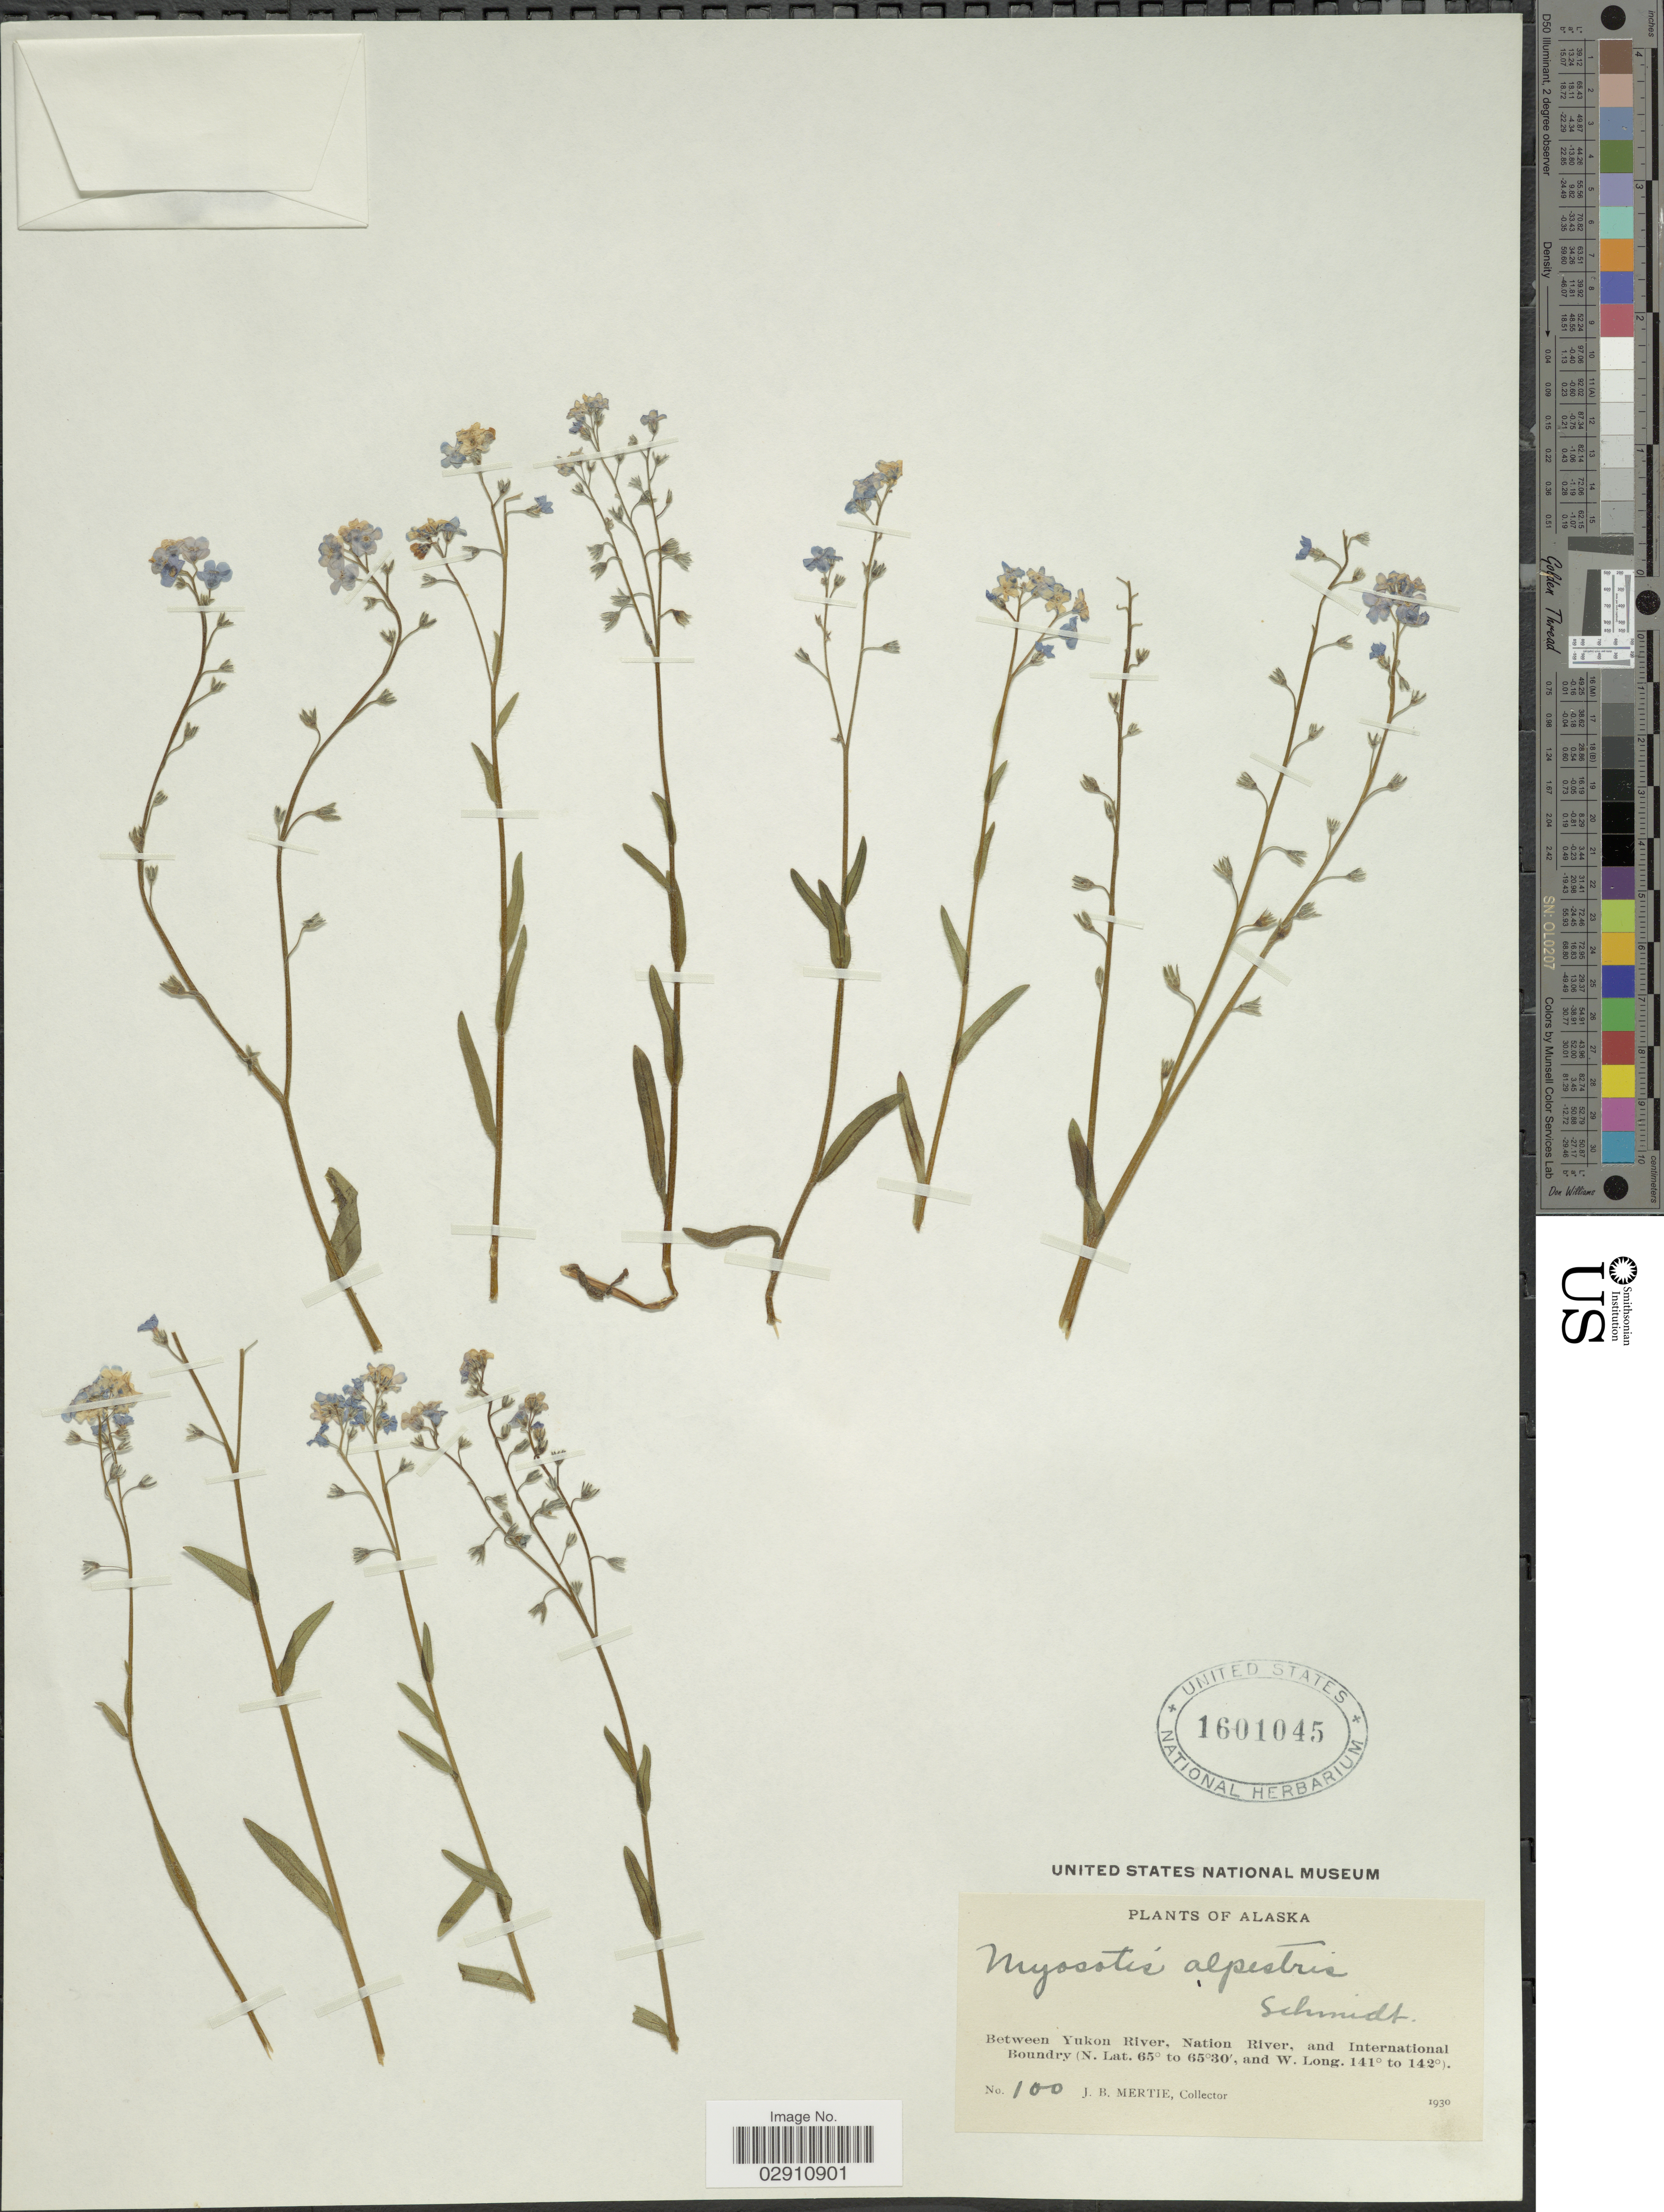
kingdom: Plantae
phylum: Tracheophyta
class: Magnoliopsida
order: Boraginales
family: Boraginaceae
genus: Myosotis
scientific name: Myosotis alpestris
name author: F.W. Schmidt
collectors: J. Mertie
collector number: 100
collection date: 1930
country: United States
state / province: Alaska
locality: Between Yukon River, Nation River, and International Boundary .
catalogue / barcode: US 1601045